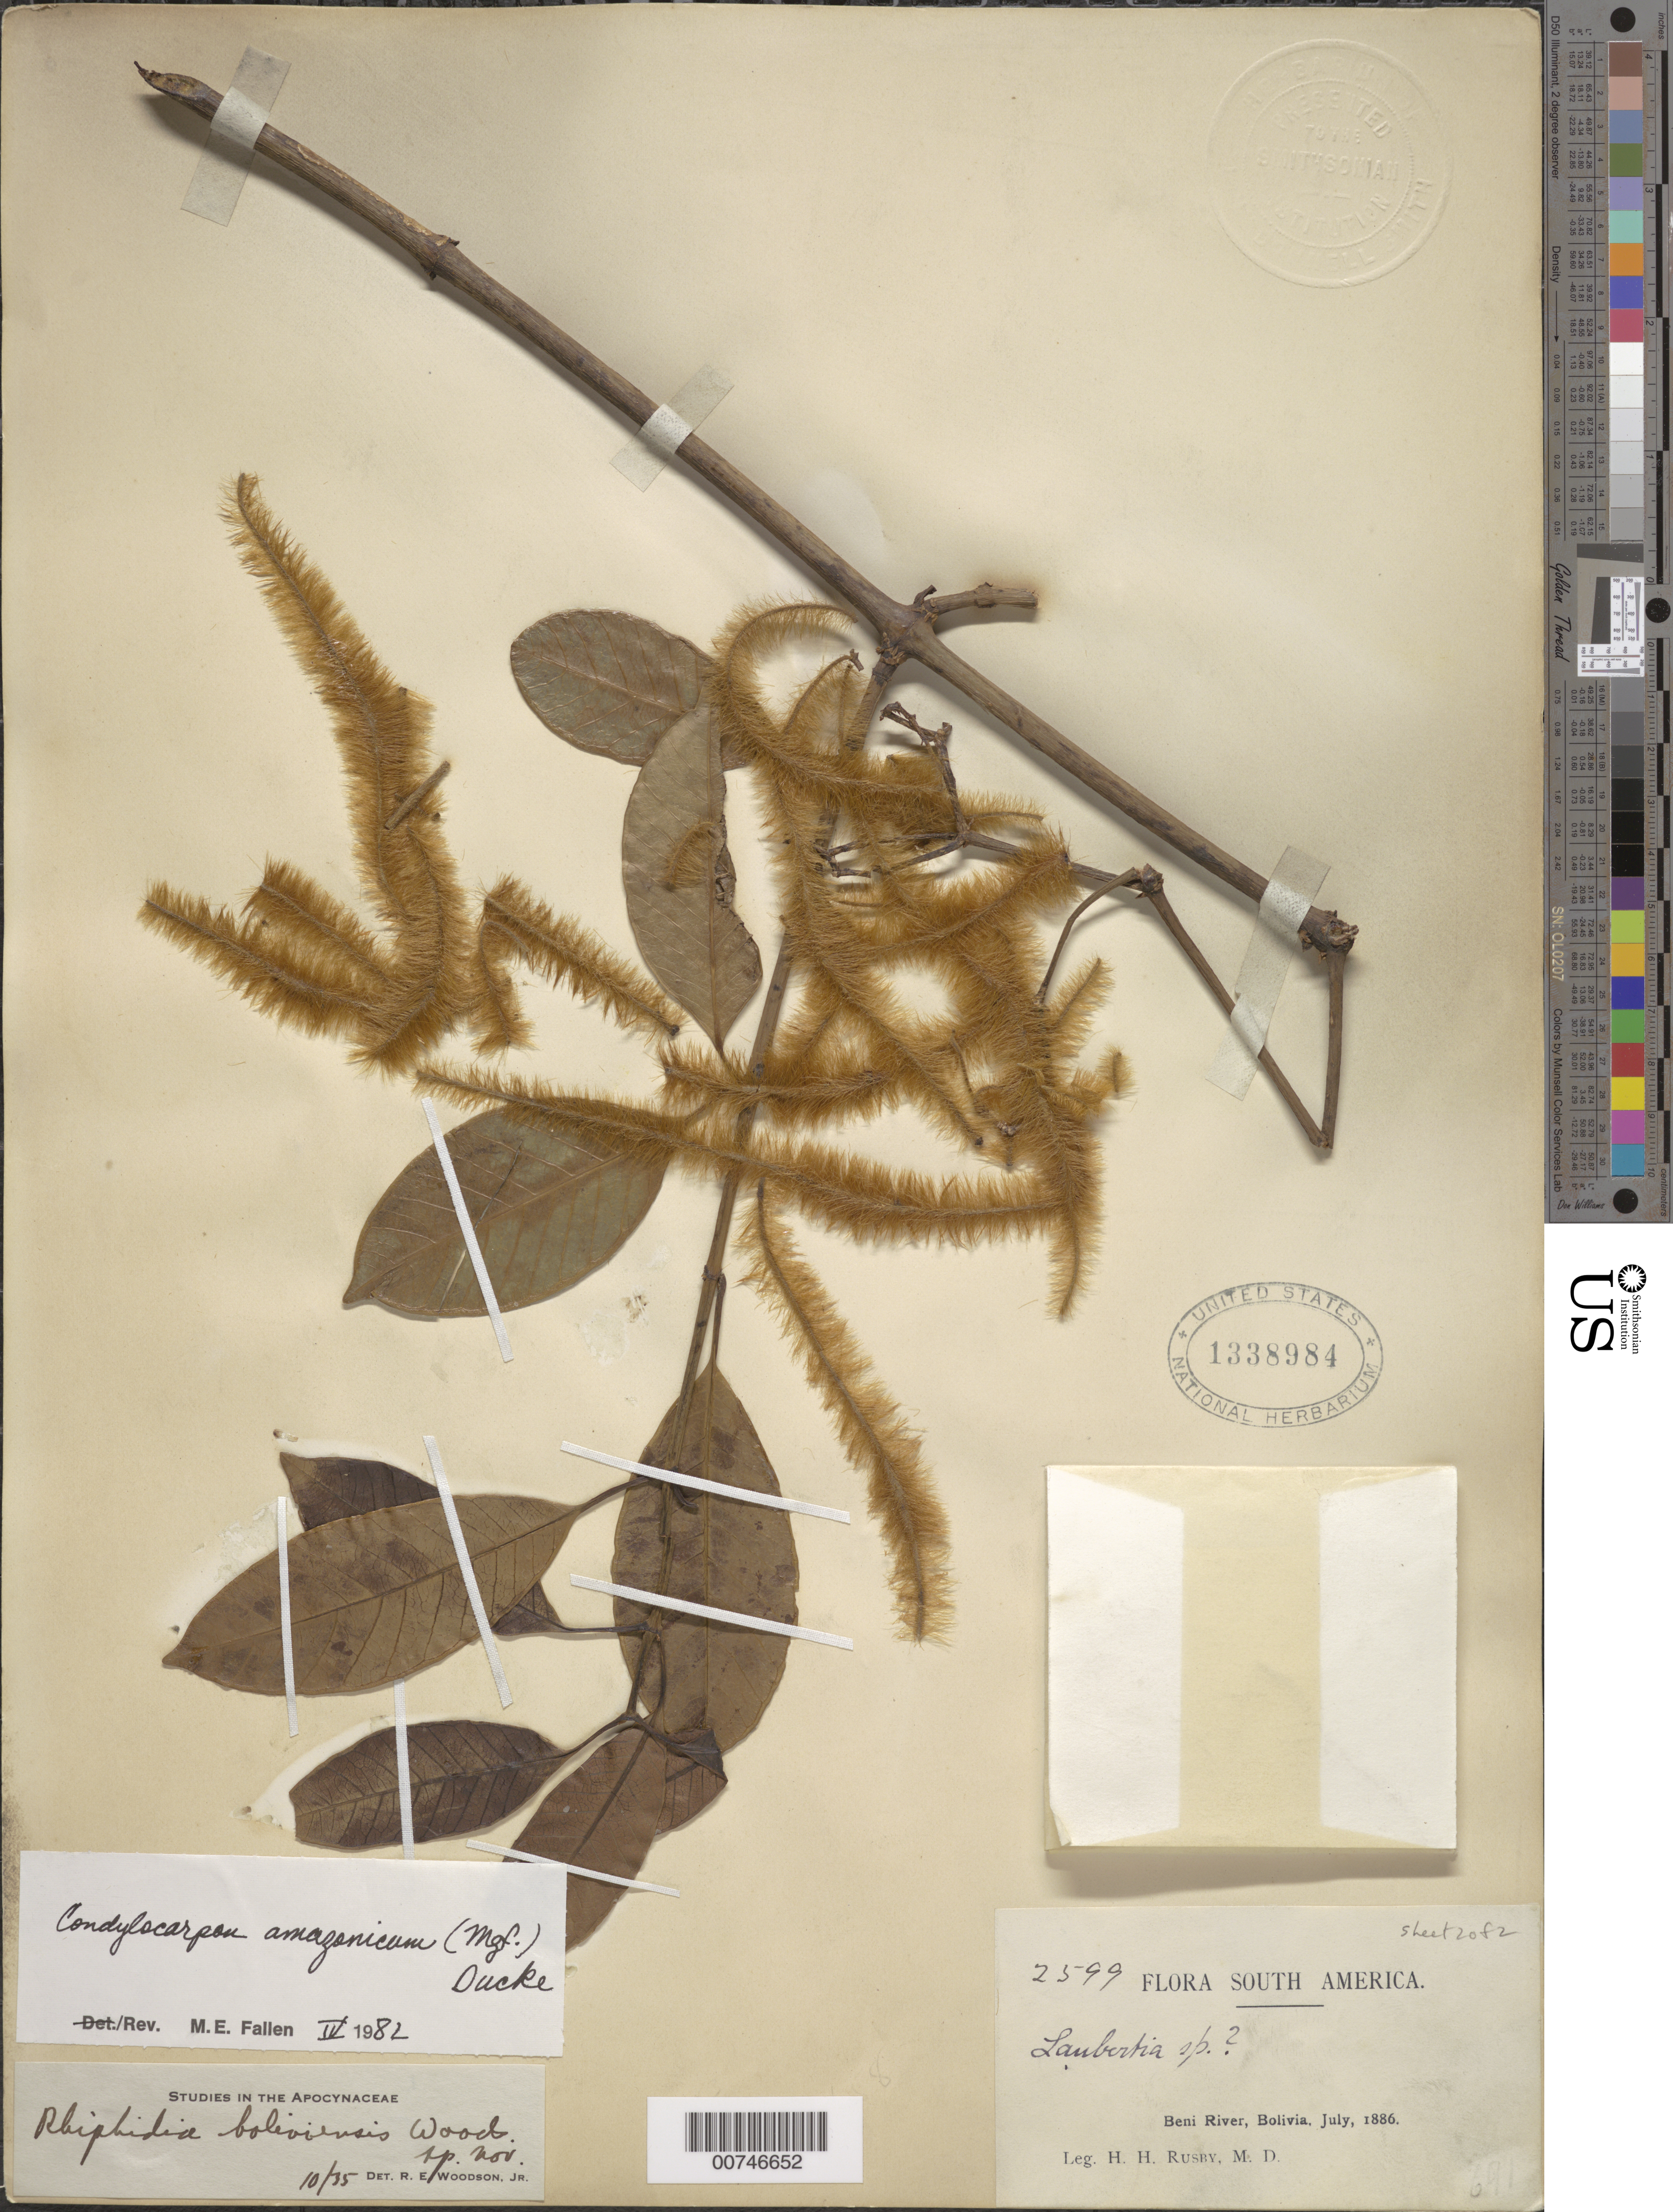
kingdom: Plantae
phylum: Tracheophyta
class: Magnoliopsida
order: Gentianales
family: Apocynaceae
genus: Condylocarpon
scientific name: Condylocarpon amazonicum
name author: (Markgr.) Ducke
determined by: Fallen, M. E.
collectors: H. H. Rusby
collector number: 2599 a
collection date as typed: July 1886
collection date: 1886-07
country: Bolivia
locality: Beni River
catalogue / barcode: US 1338984